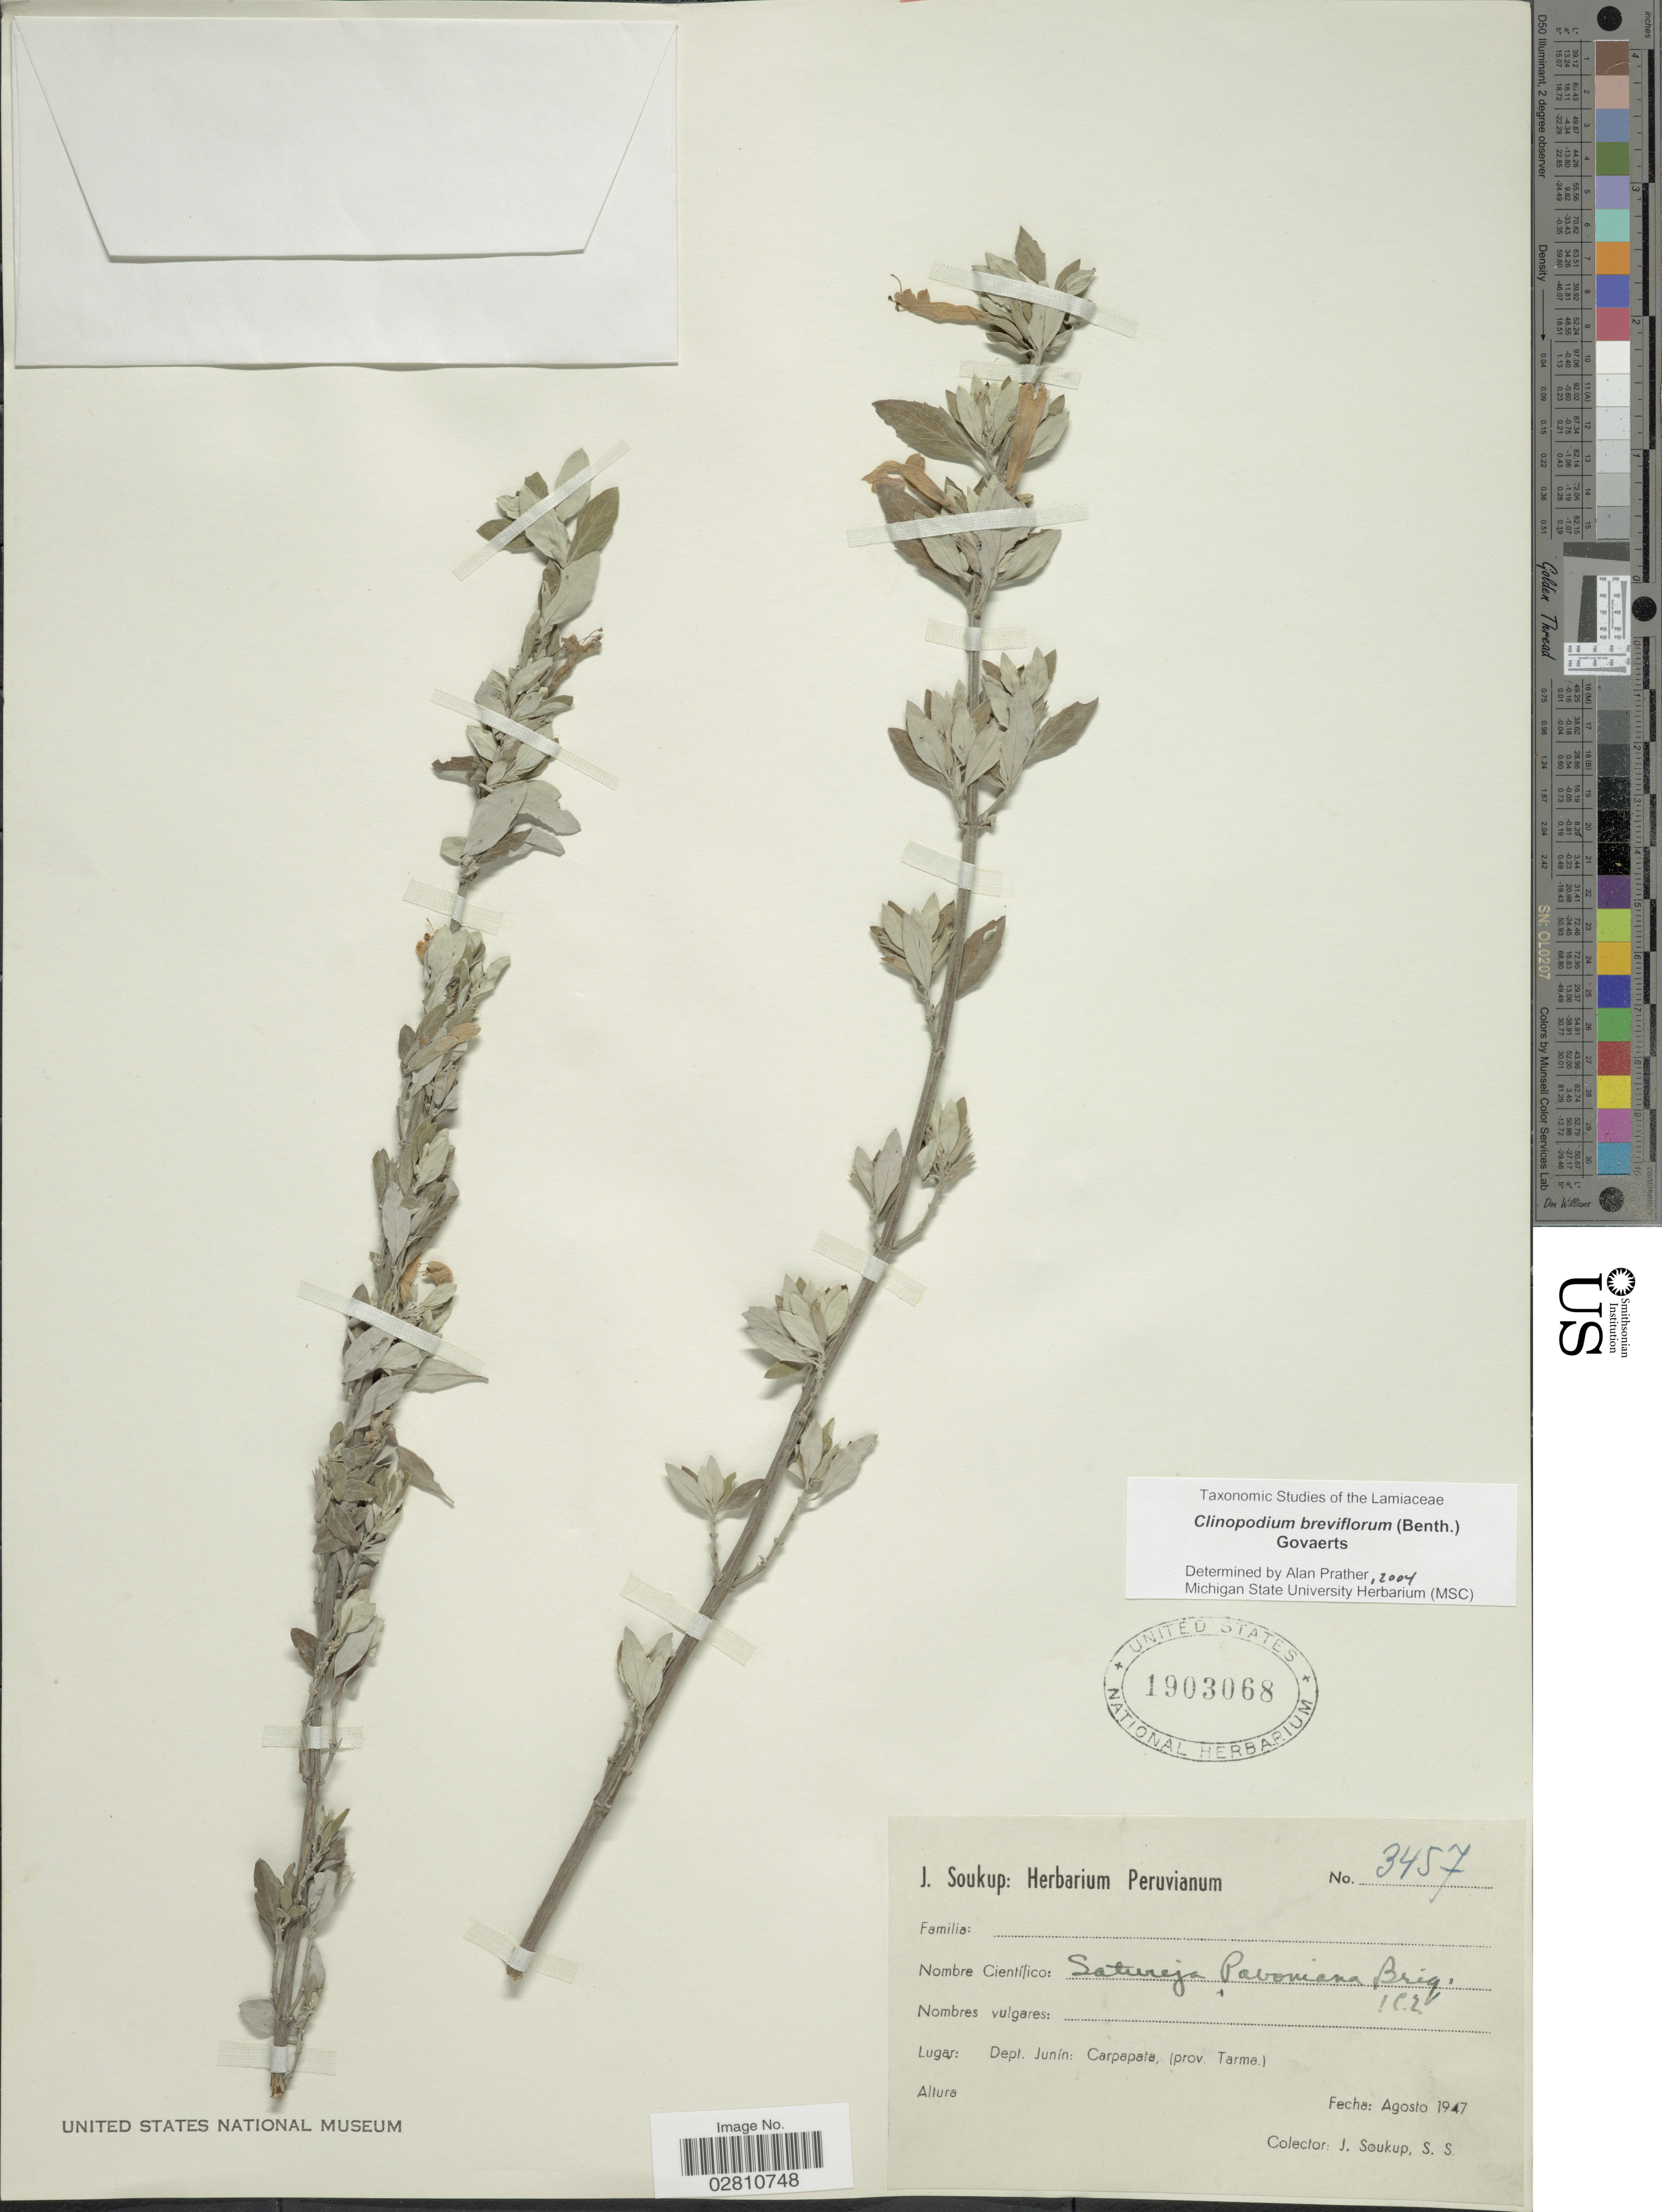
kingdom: Plantae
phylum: Tracheophyta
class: Magnoliopsida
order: Lamiales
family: Lamiaceae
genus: Clinopodium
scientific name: Clinopodium breviflorum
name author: (Benth.) Govaerts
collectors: J. Soukup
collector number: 3457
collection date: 1947-08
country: Peru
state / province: Junín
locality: Dept. Junín: Carpapata, (prov. Tarma).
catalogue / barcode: US 1903068